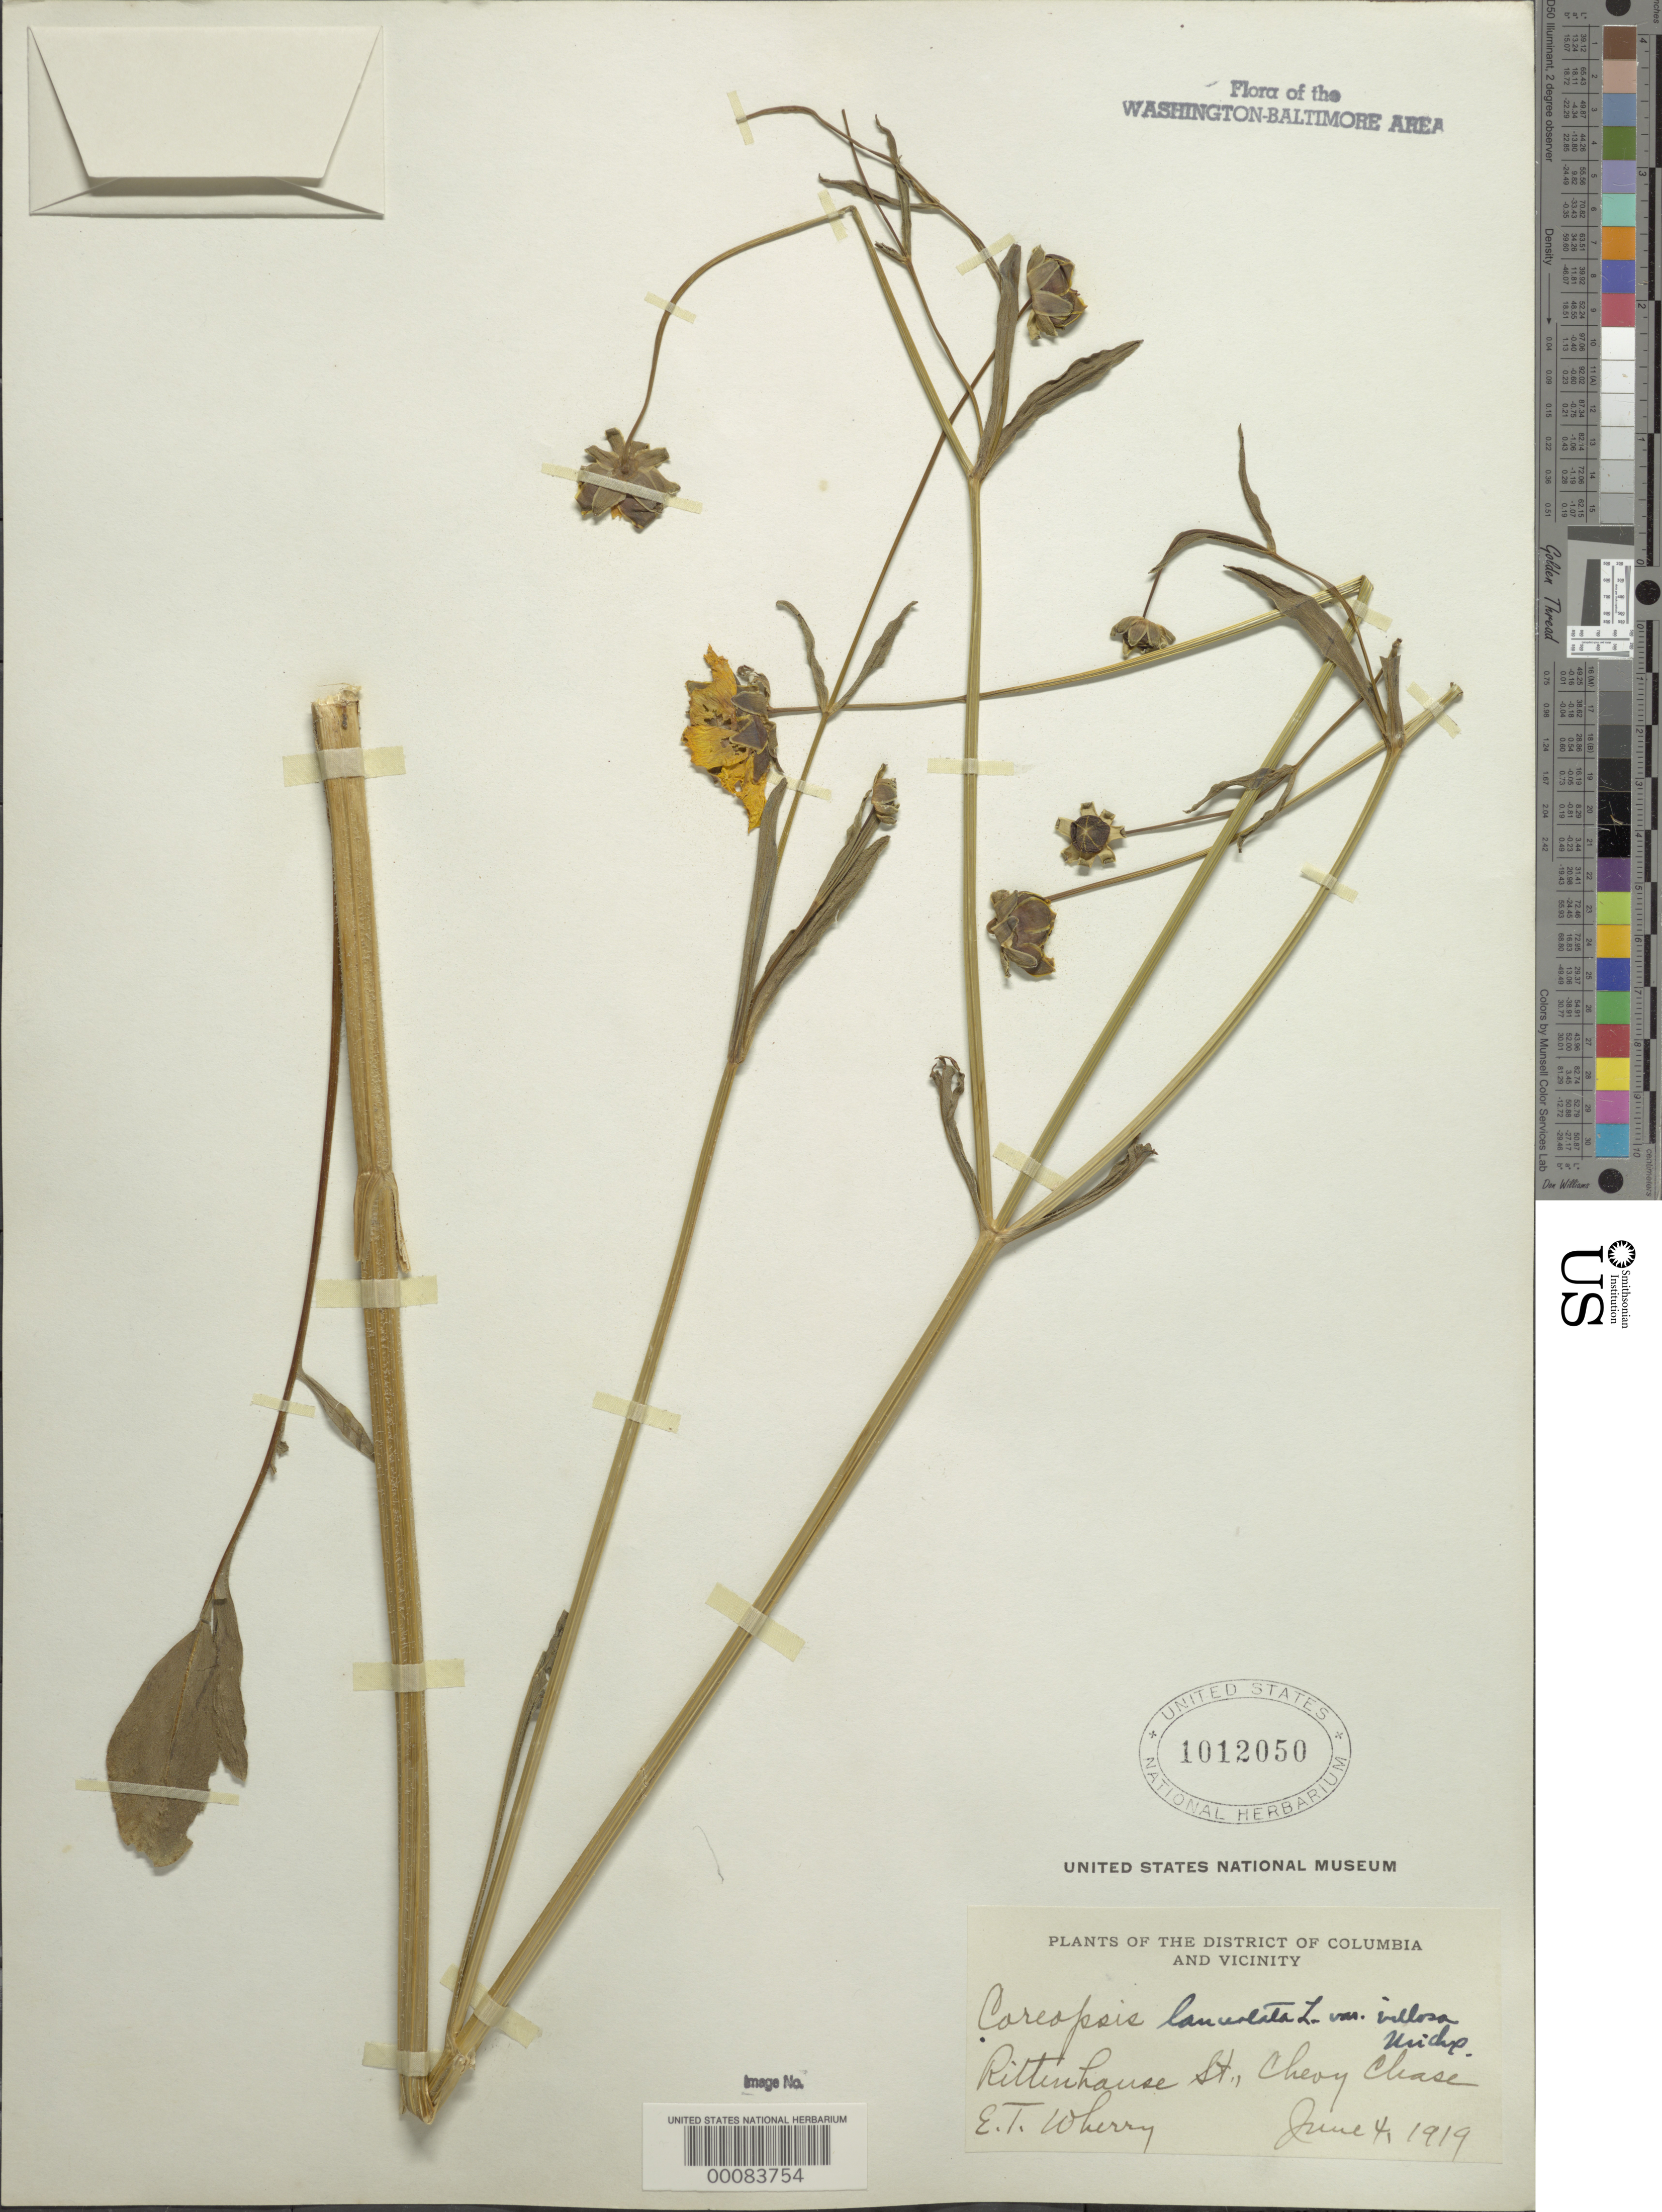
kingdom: Plantae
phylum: Tracheophyta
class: Magnoliopsida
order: Asterales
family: Asteraceae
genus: Coreopsis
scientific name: Coreopsis lanceolata var. villosa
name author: Michx.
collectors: E. T. Wherry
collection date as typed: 04 Jun 1919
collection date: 1919-06-04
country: United States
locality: Chevy Chase, Rittenhouse St.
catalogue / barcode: US 1012050